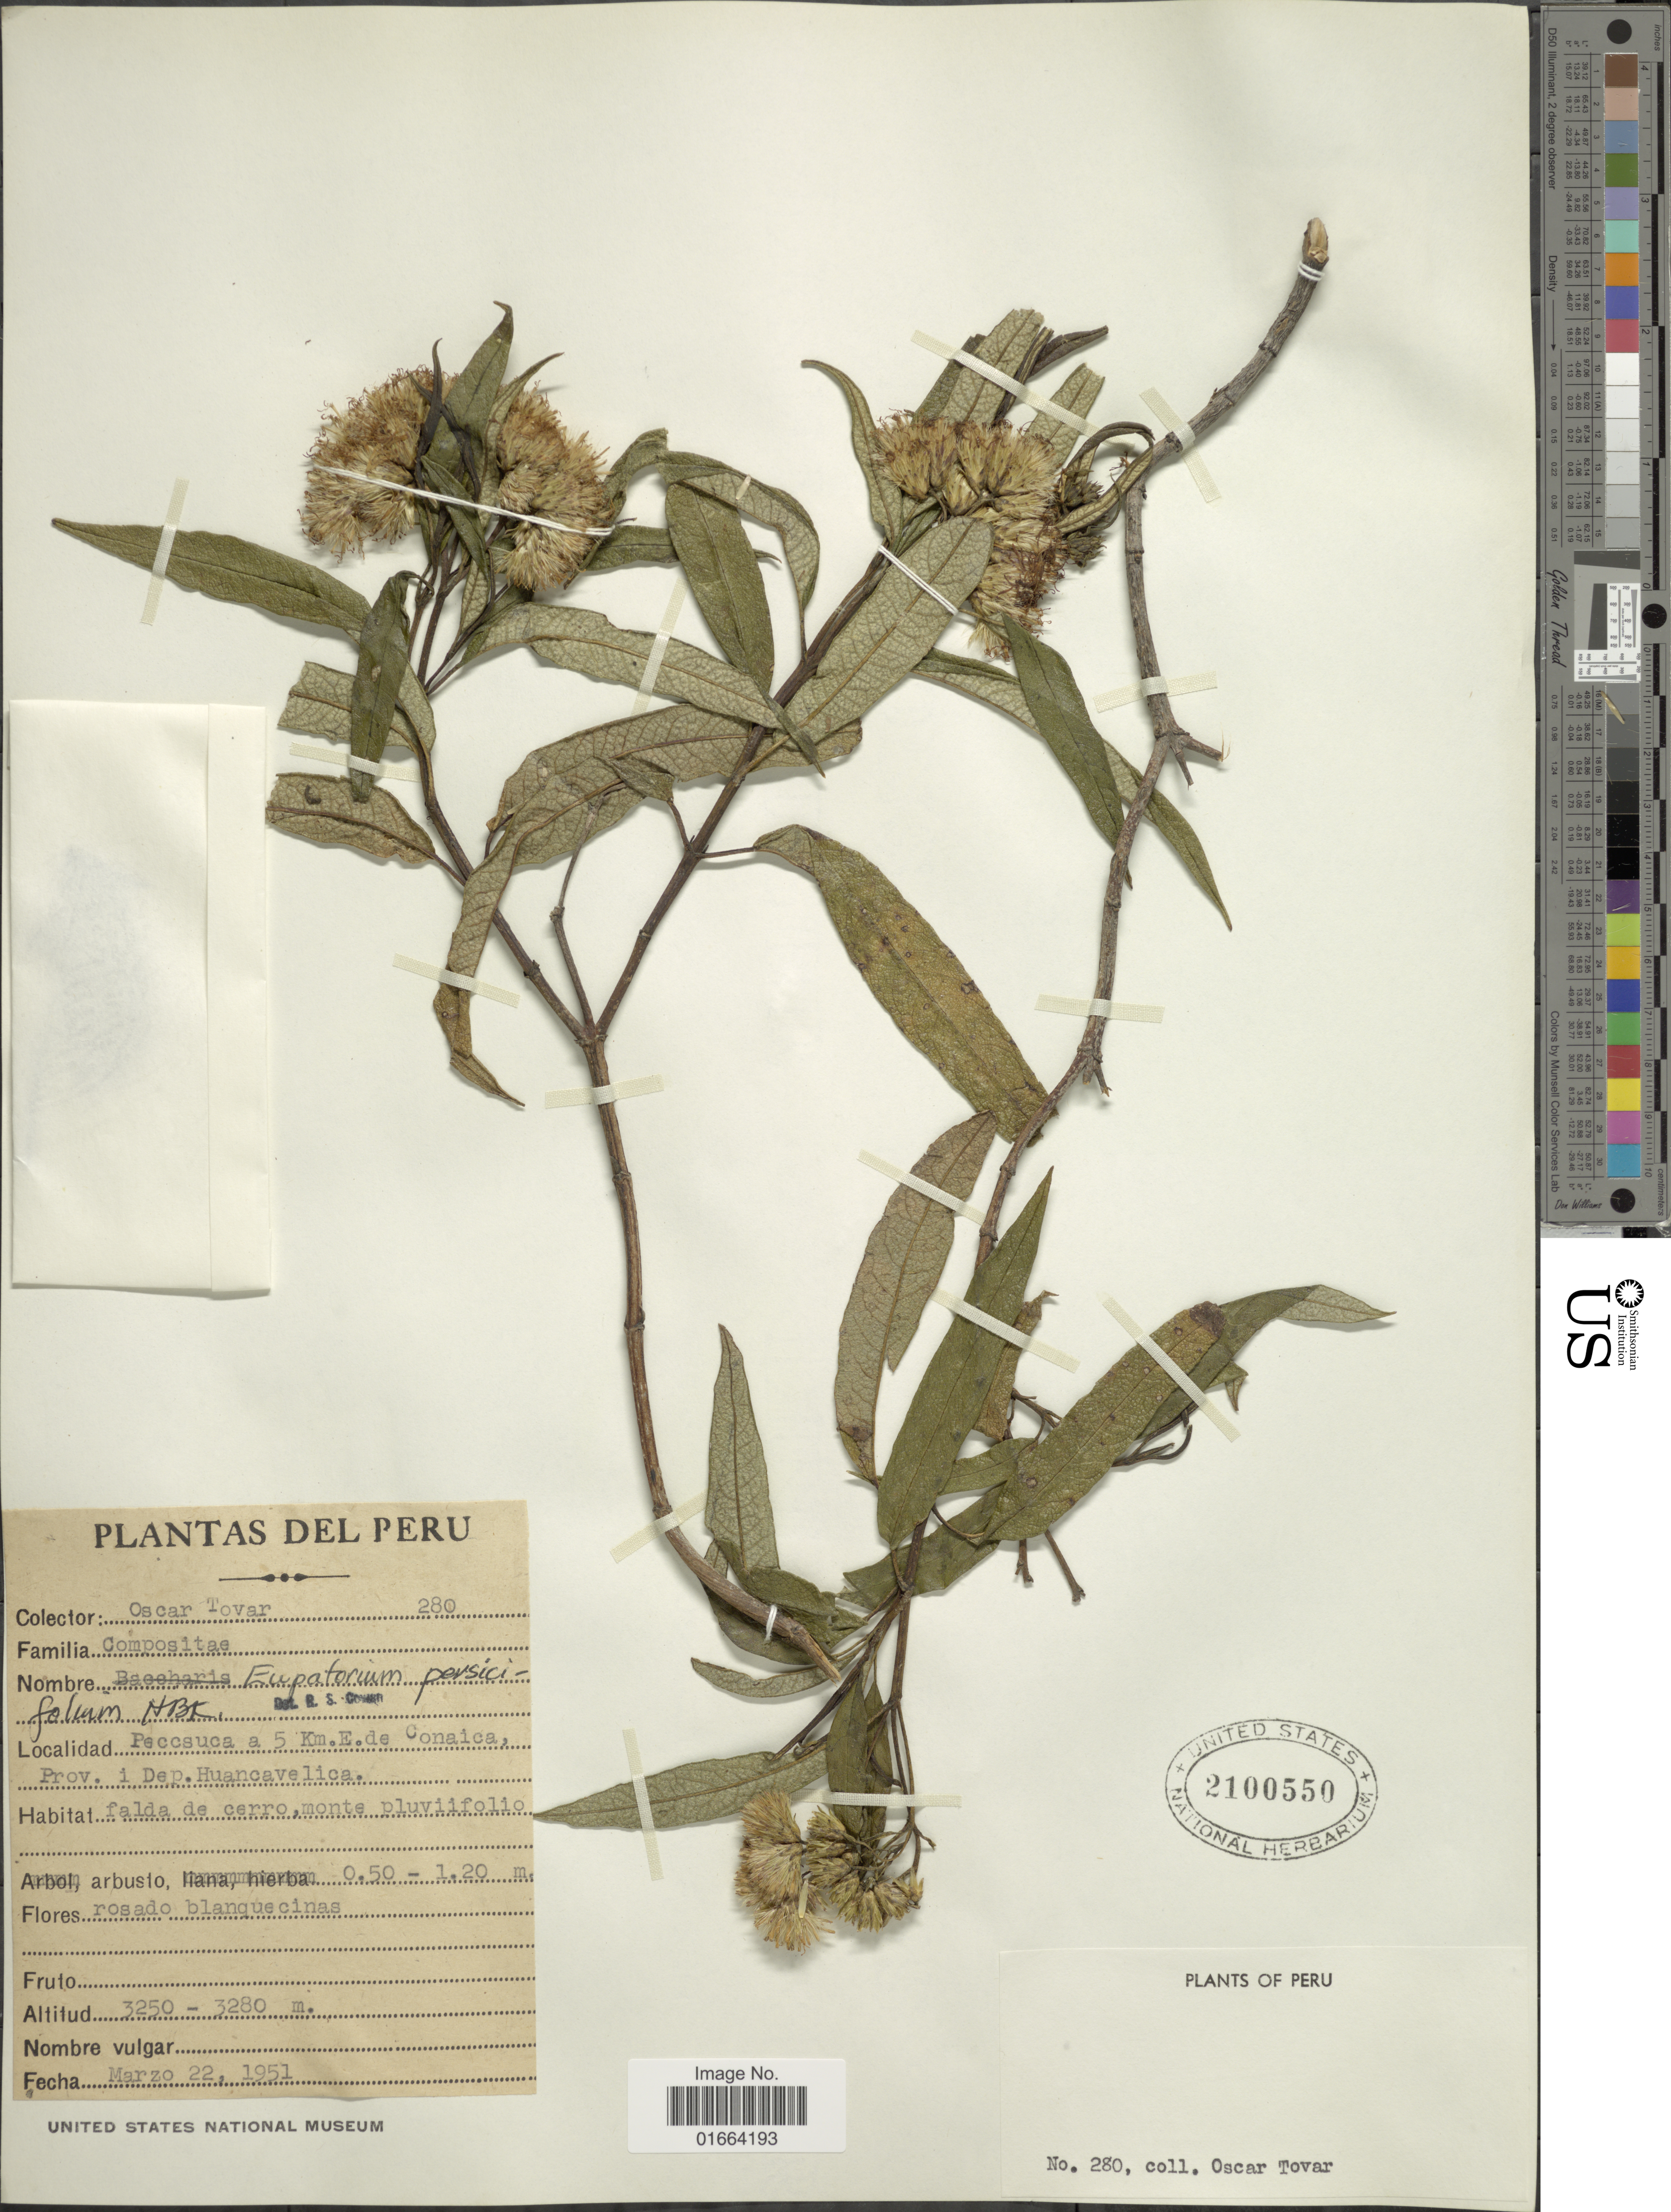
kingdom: Plantae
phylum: Tracheophyta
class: Magnoliopsida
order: Asterales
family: Asteraceae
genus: Aristeguietia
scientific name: Aristeguietia discolor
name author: (DC.) R.M. King & H. Rob.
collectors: Ó. Tovar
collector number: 280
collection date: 1951-05-22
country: Peru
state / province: Huancavelica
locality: Peccsuca a 5 Km. E. de Conaica, Prov. i Dep. Huancavelica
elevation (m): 3250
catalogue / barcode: US 2100550